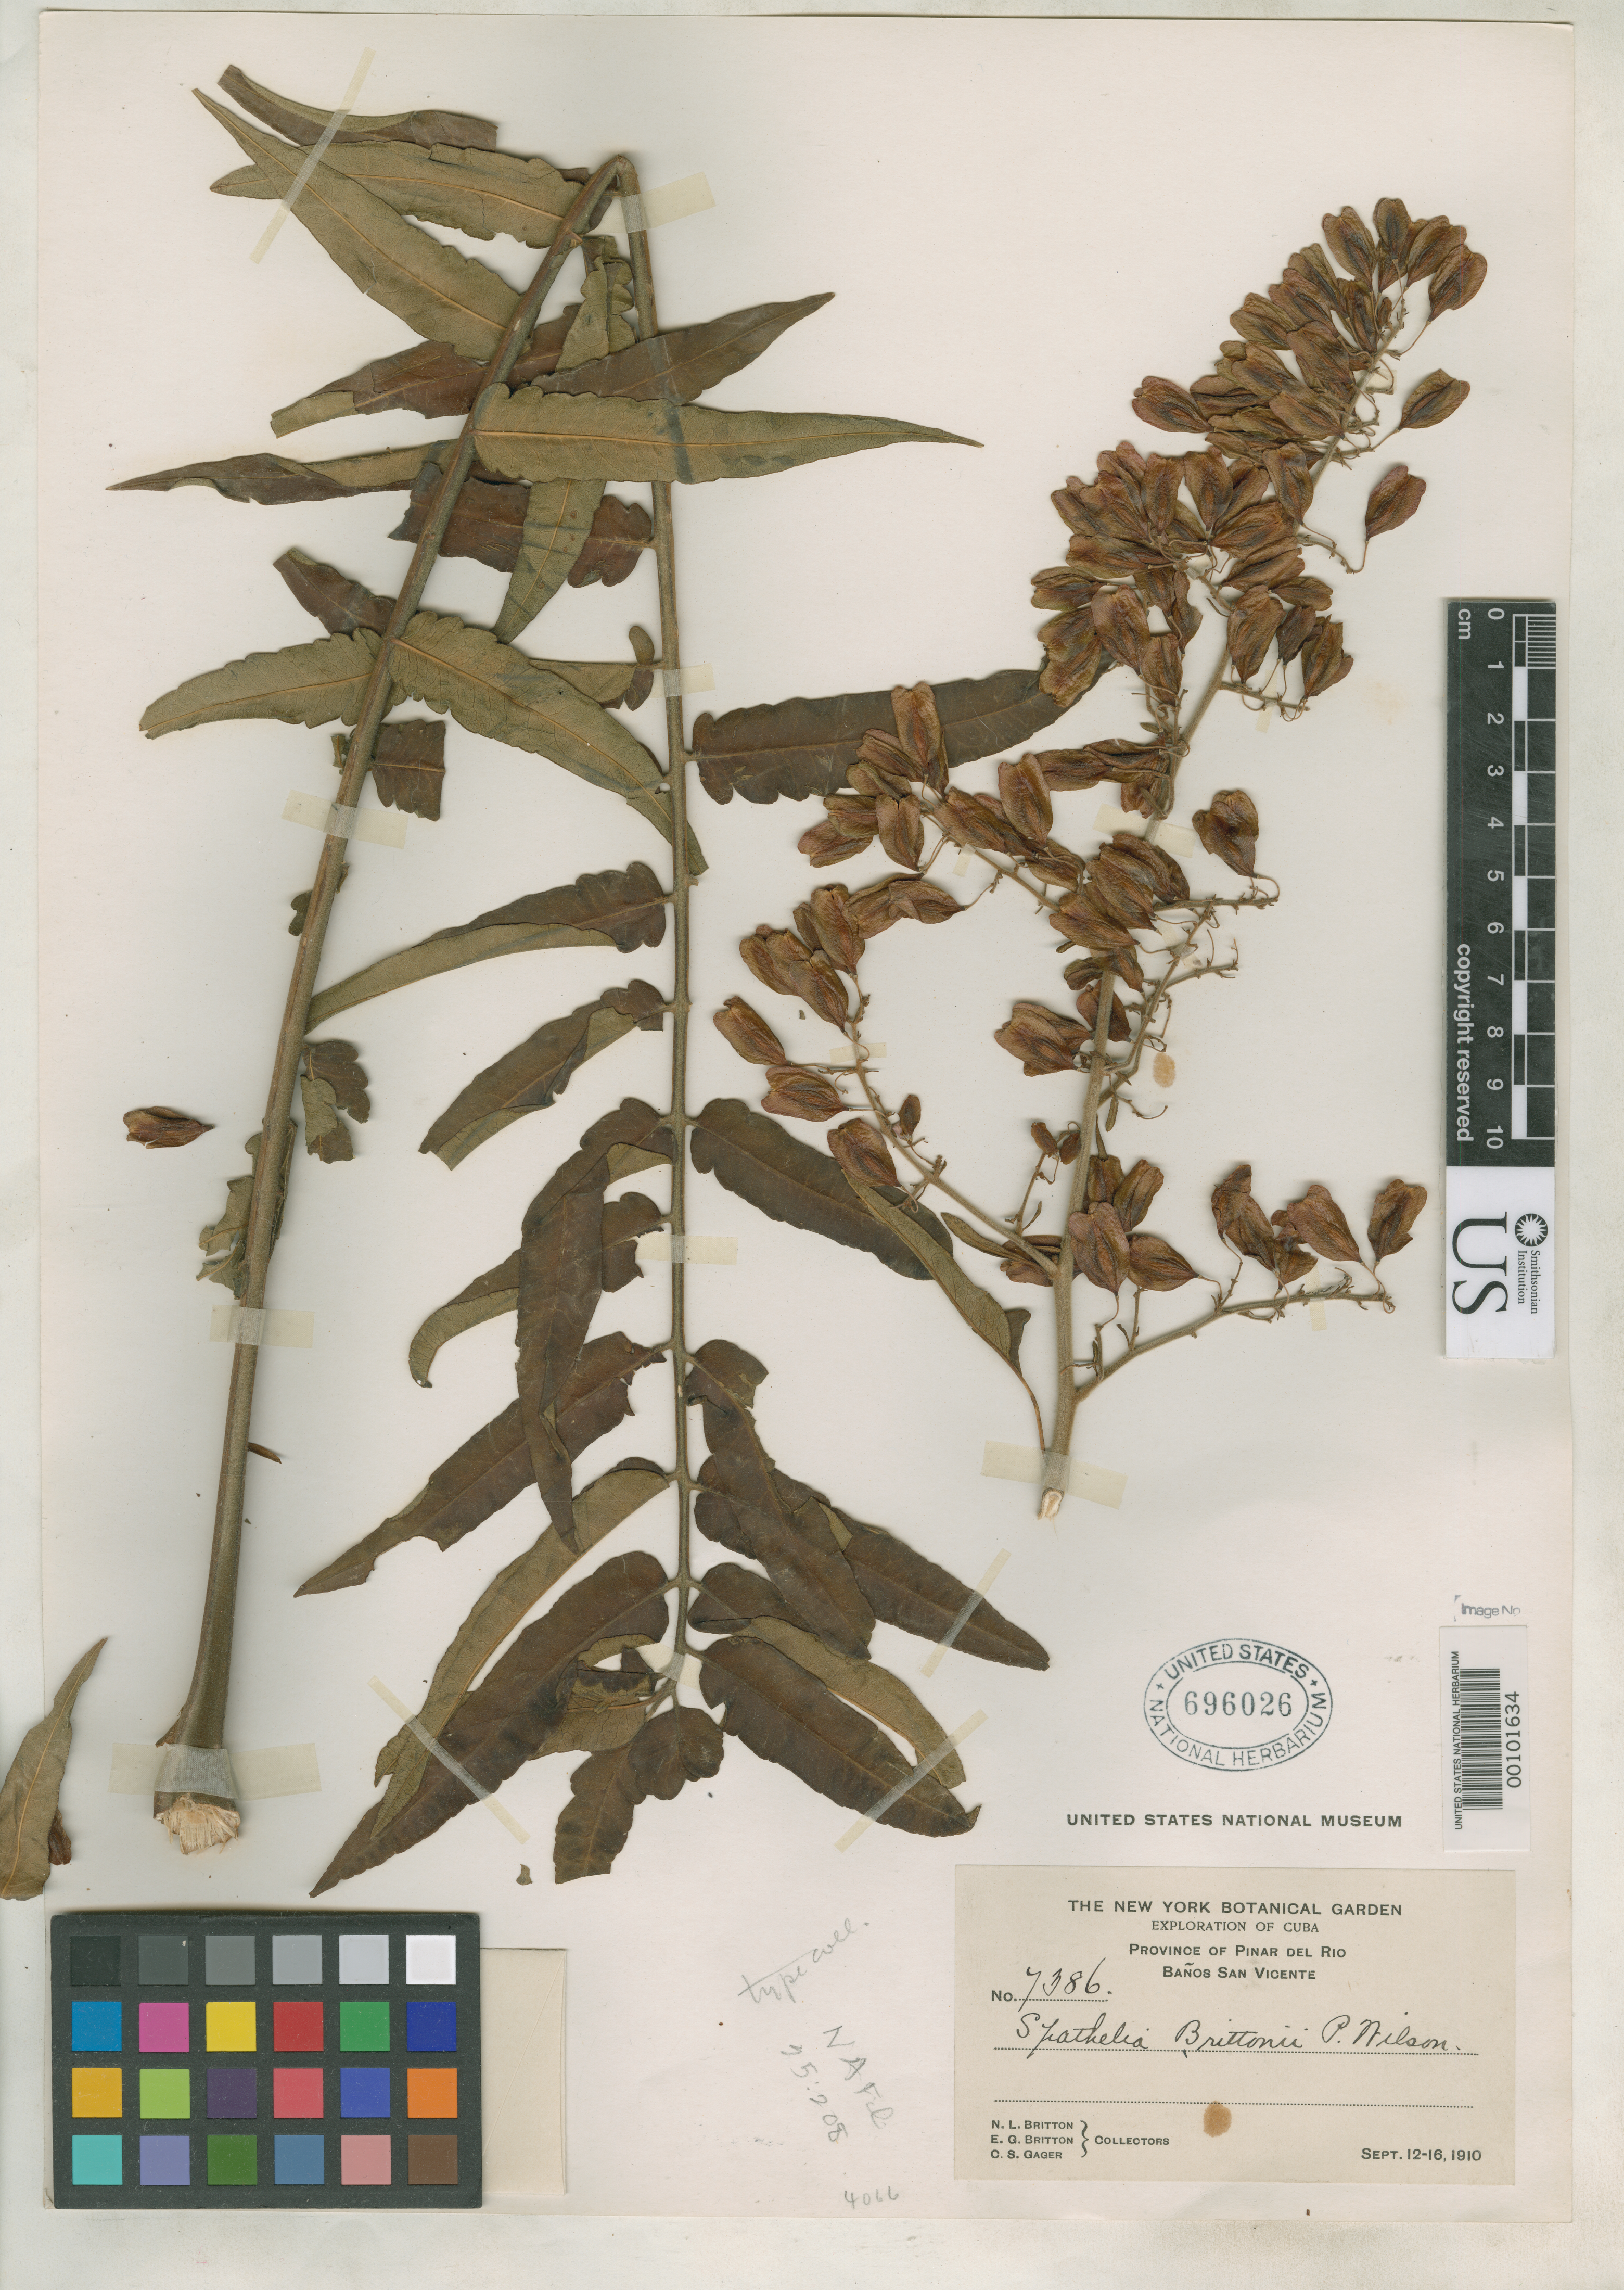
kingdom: Plantae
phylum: Tracheophyta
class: Magnoliopsida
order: Sapindales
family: Rutaceae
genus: Spathelia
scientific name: Spathelia brittonii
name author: P. Wilson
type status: Isotype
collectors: N. Britton, E. G. Britton & C. Gager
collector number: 7386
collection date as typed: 12 Sep 1910 to 16 Sep 1910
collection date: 1910-09-12/1910-09-16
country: Cuba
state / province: Pinar del Río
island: Greater Antilles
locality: Banos San Vicente.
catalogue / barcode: US 696026